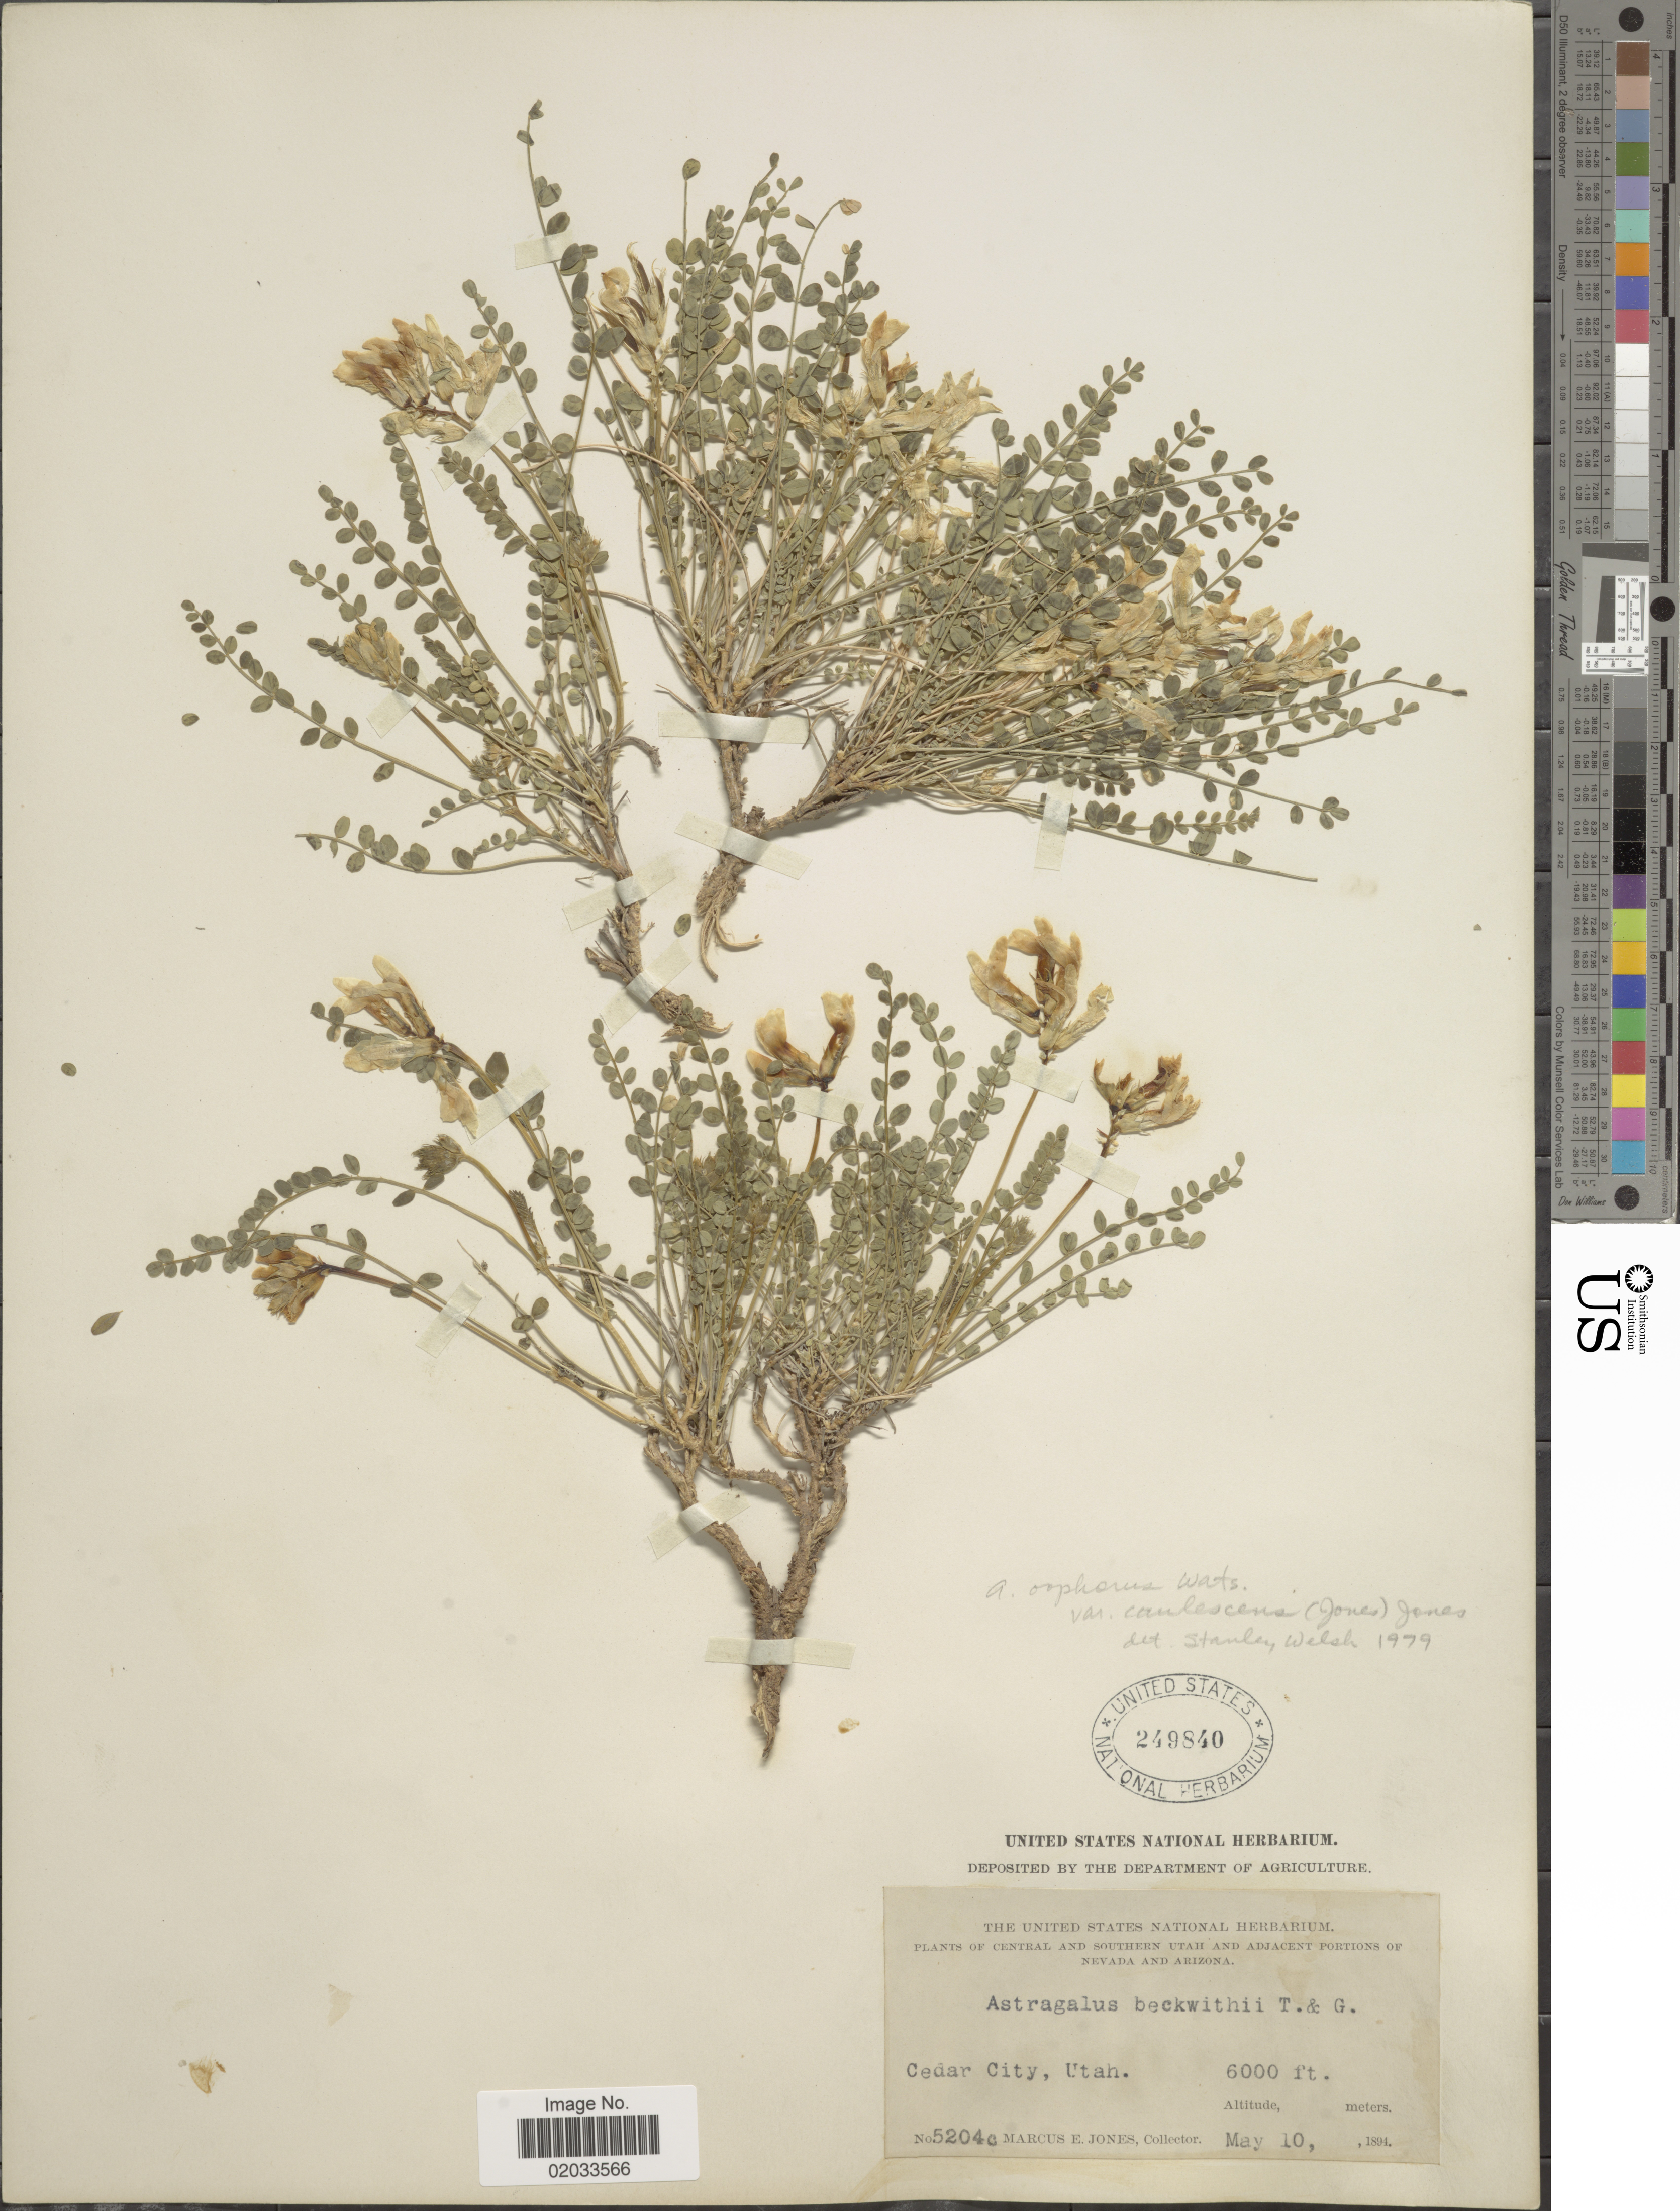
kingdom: Plantae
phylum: Tracheophyta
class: Magnoliopsida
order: Fabales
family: Fabaceae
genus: Astragalus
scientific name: Astragalus oophorus var. caulescens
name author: (M.E. Jones) M.E. Jones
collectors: M. E. Jones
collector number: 5204c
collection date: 1894-05-10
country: United States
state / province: Utah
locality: Cedar City.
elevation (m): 1829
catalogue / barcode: US 249840